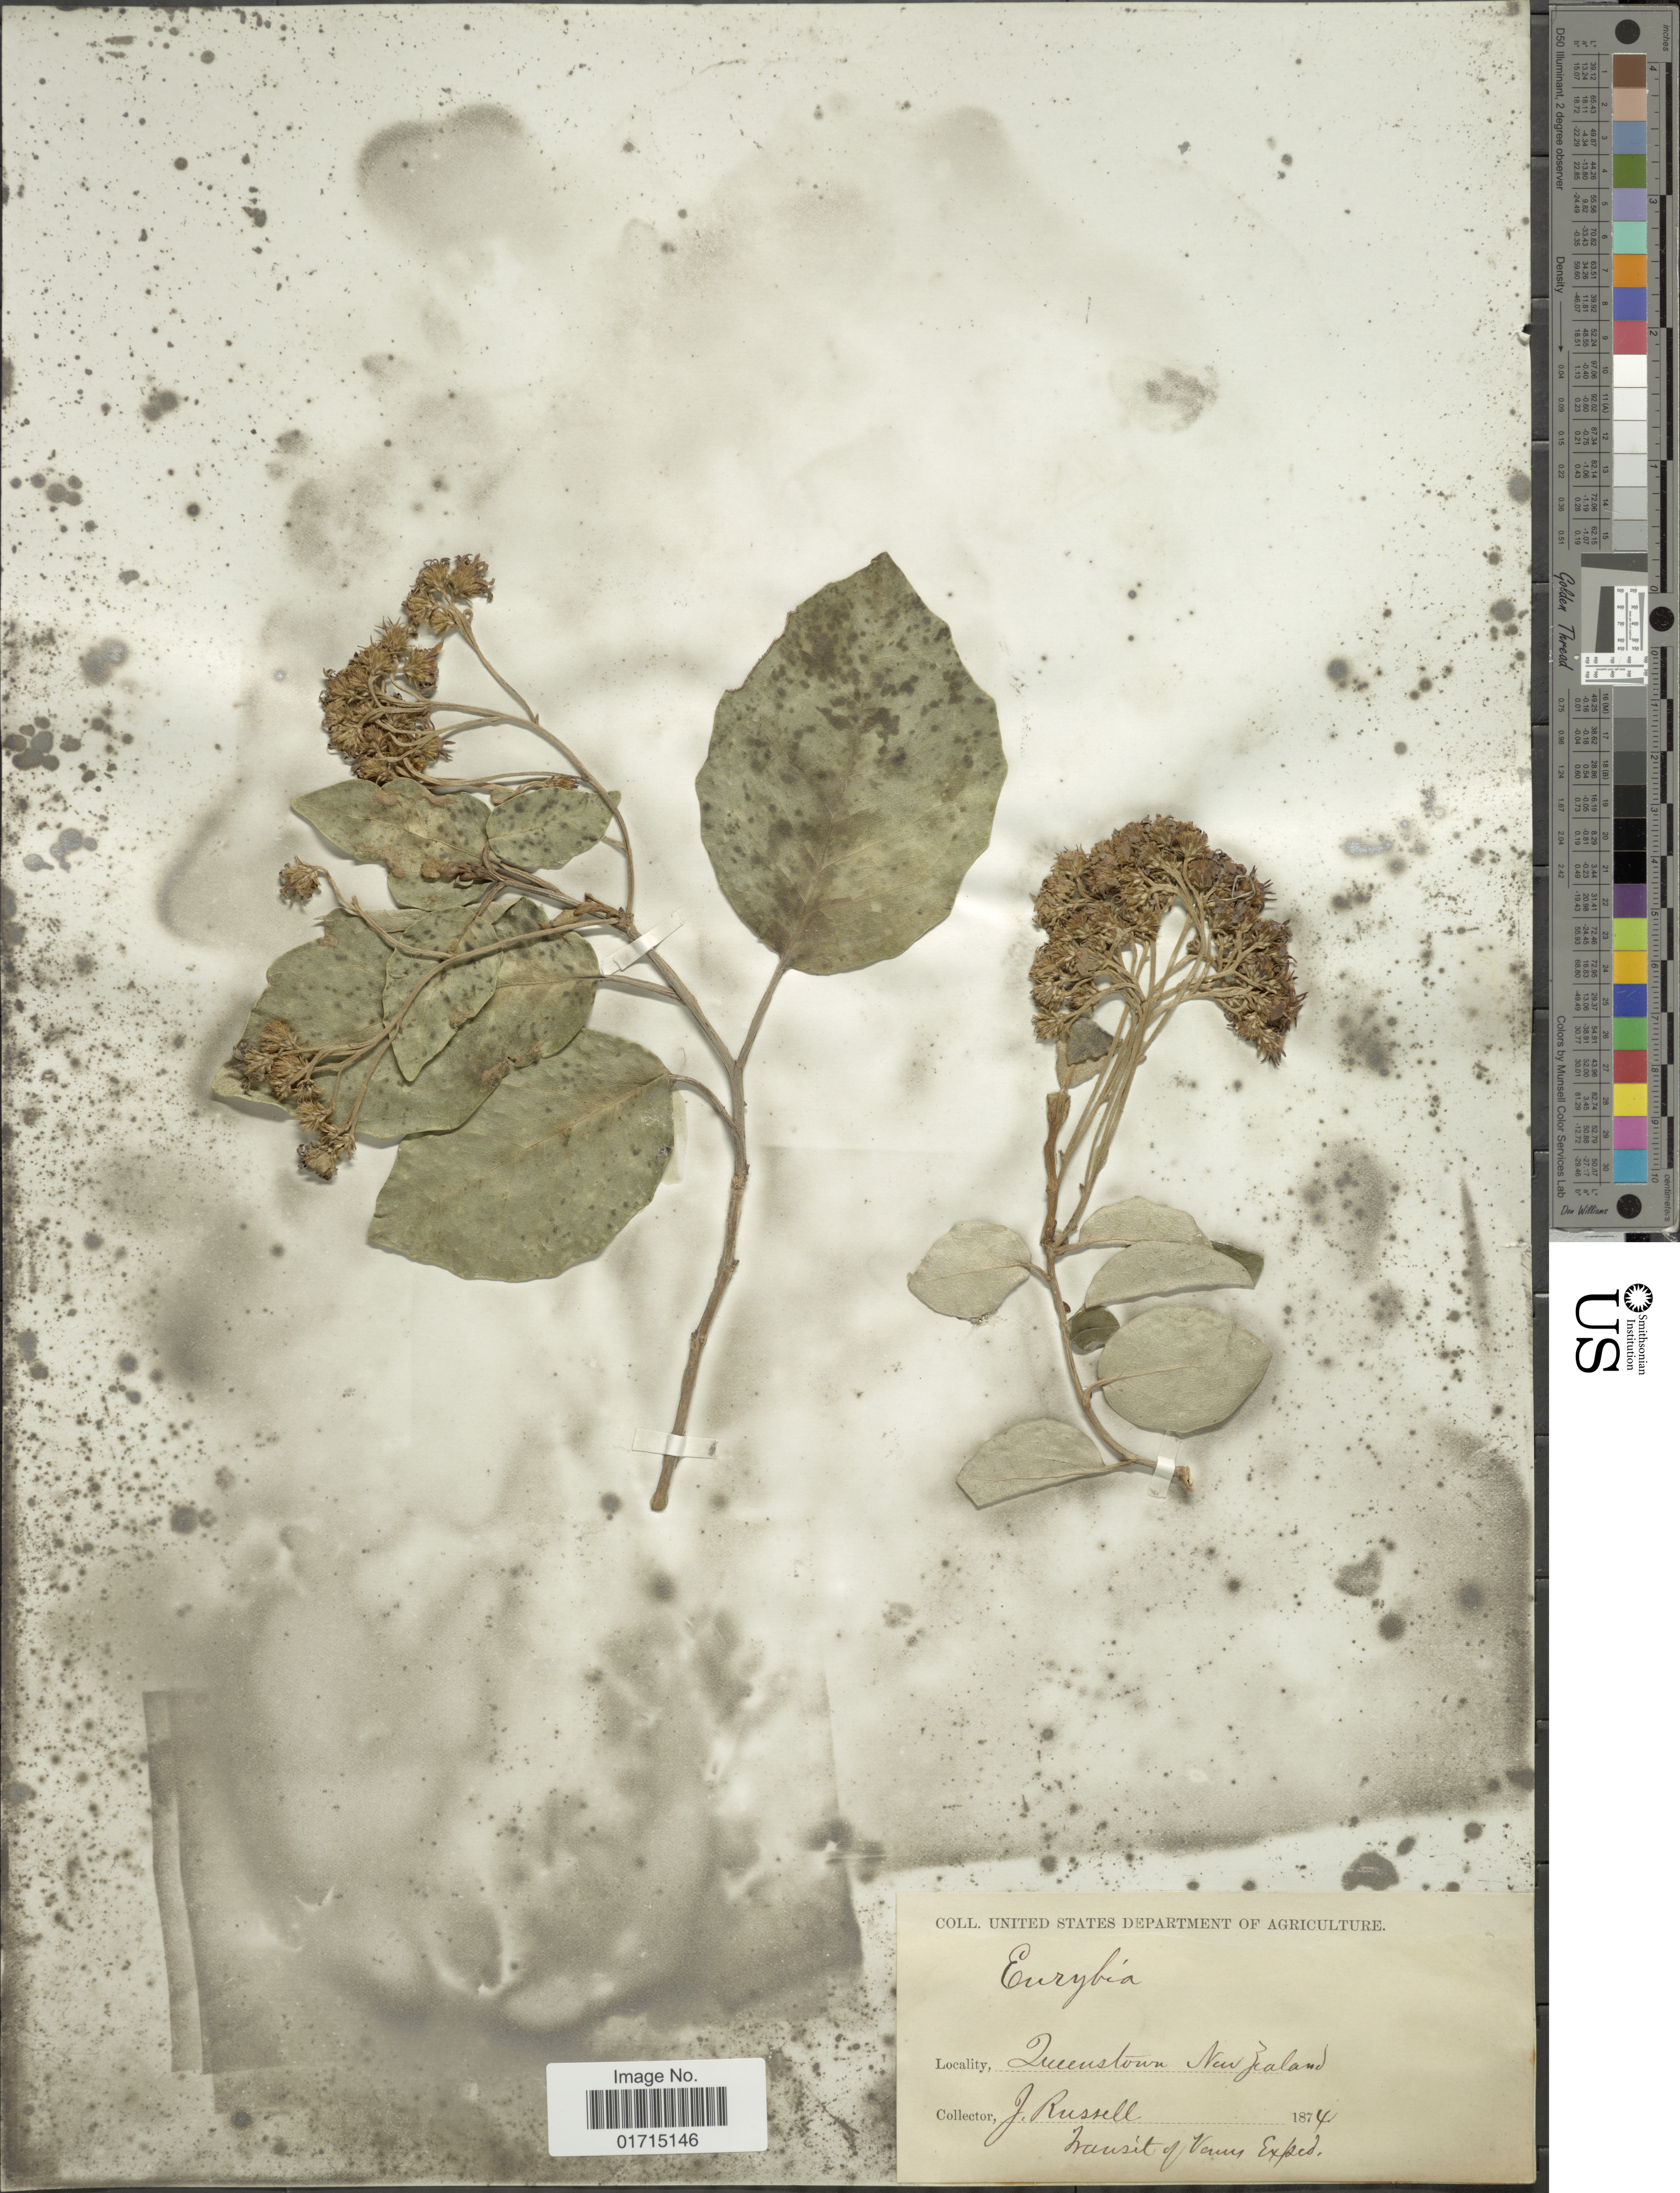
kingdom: Plantae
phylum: Tracheophyta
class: Magnoliopsida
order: Asterales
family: Asteraceae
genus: Olearia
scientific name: Olearia sp.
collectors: J. Russell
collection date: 1874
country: New Zealand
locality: Queenstown, New Zealand